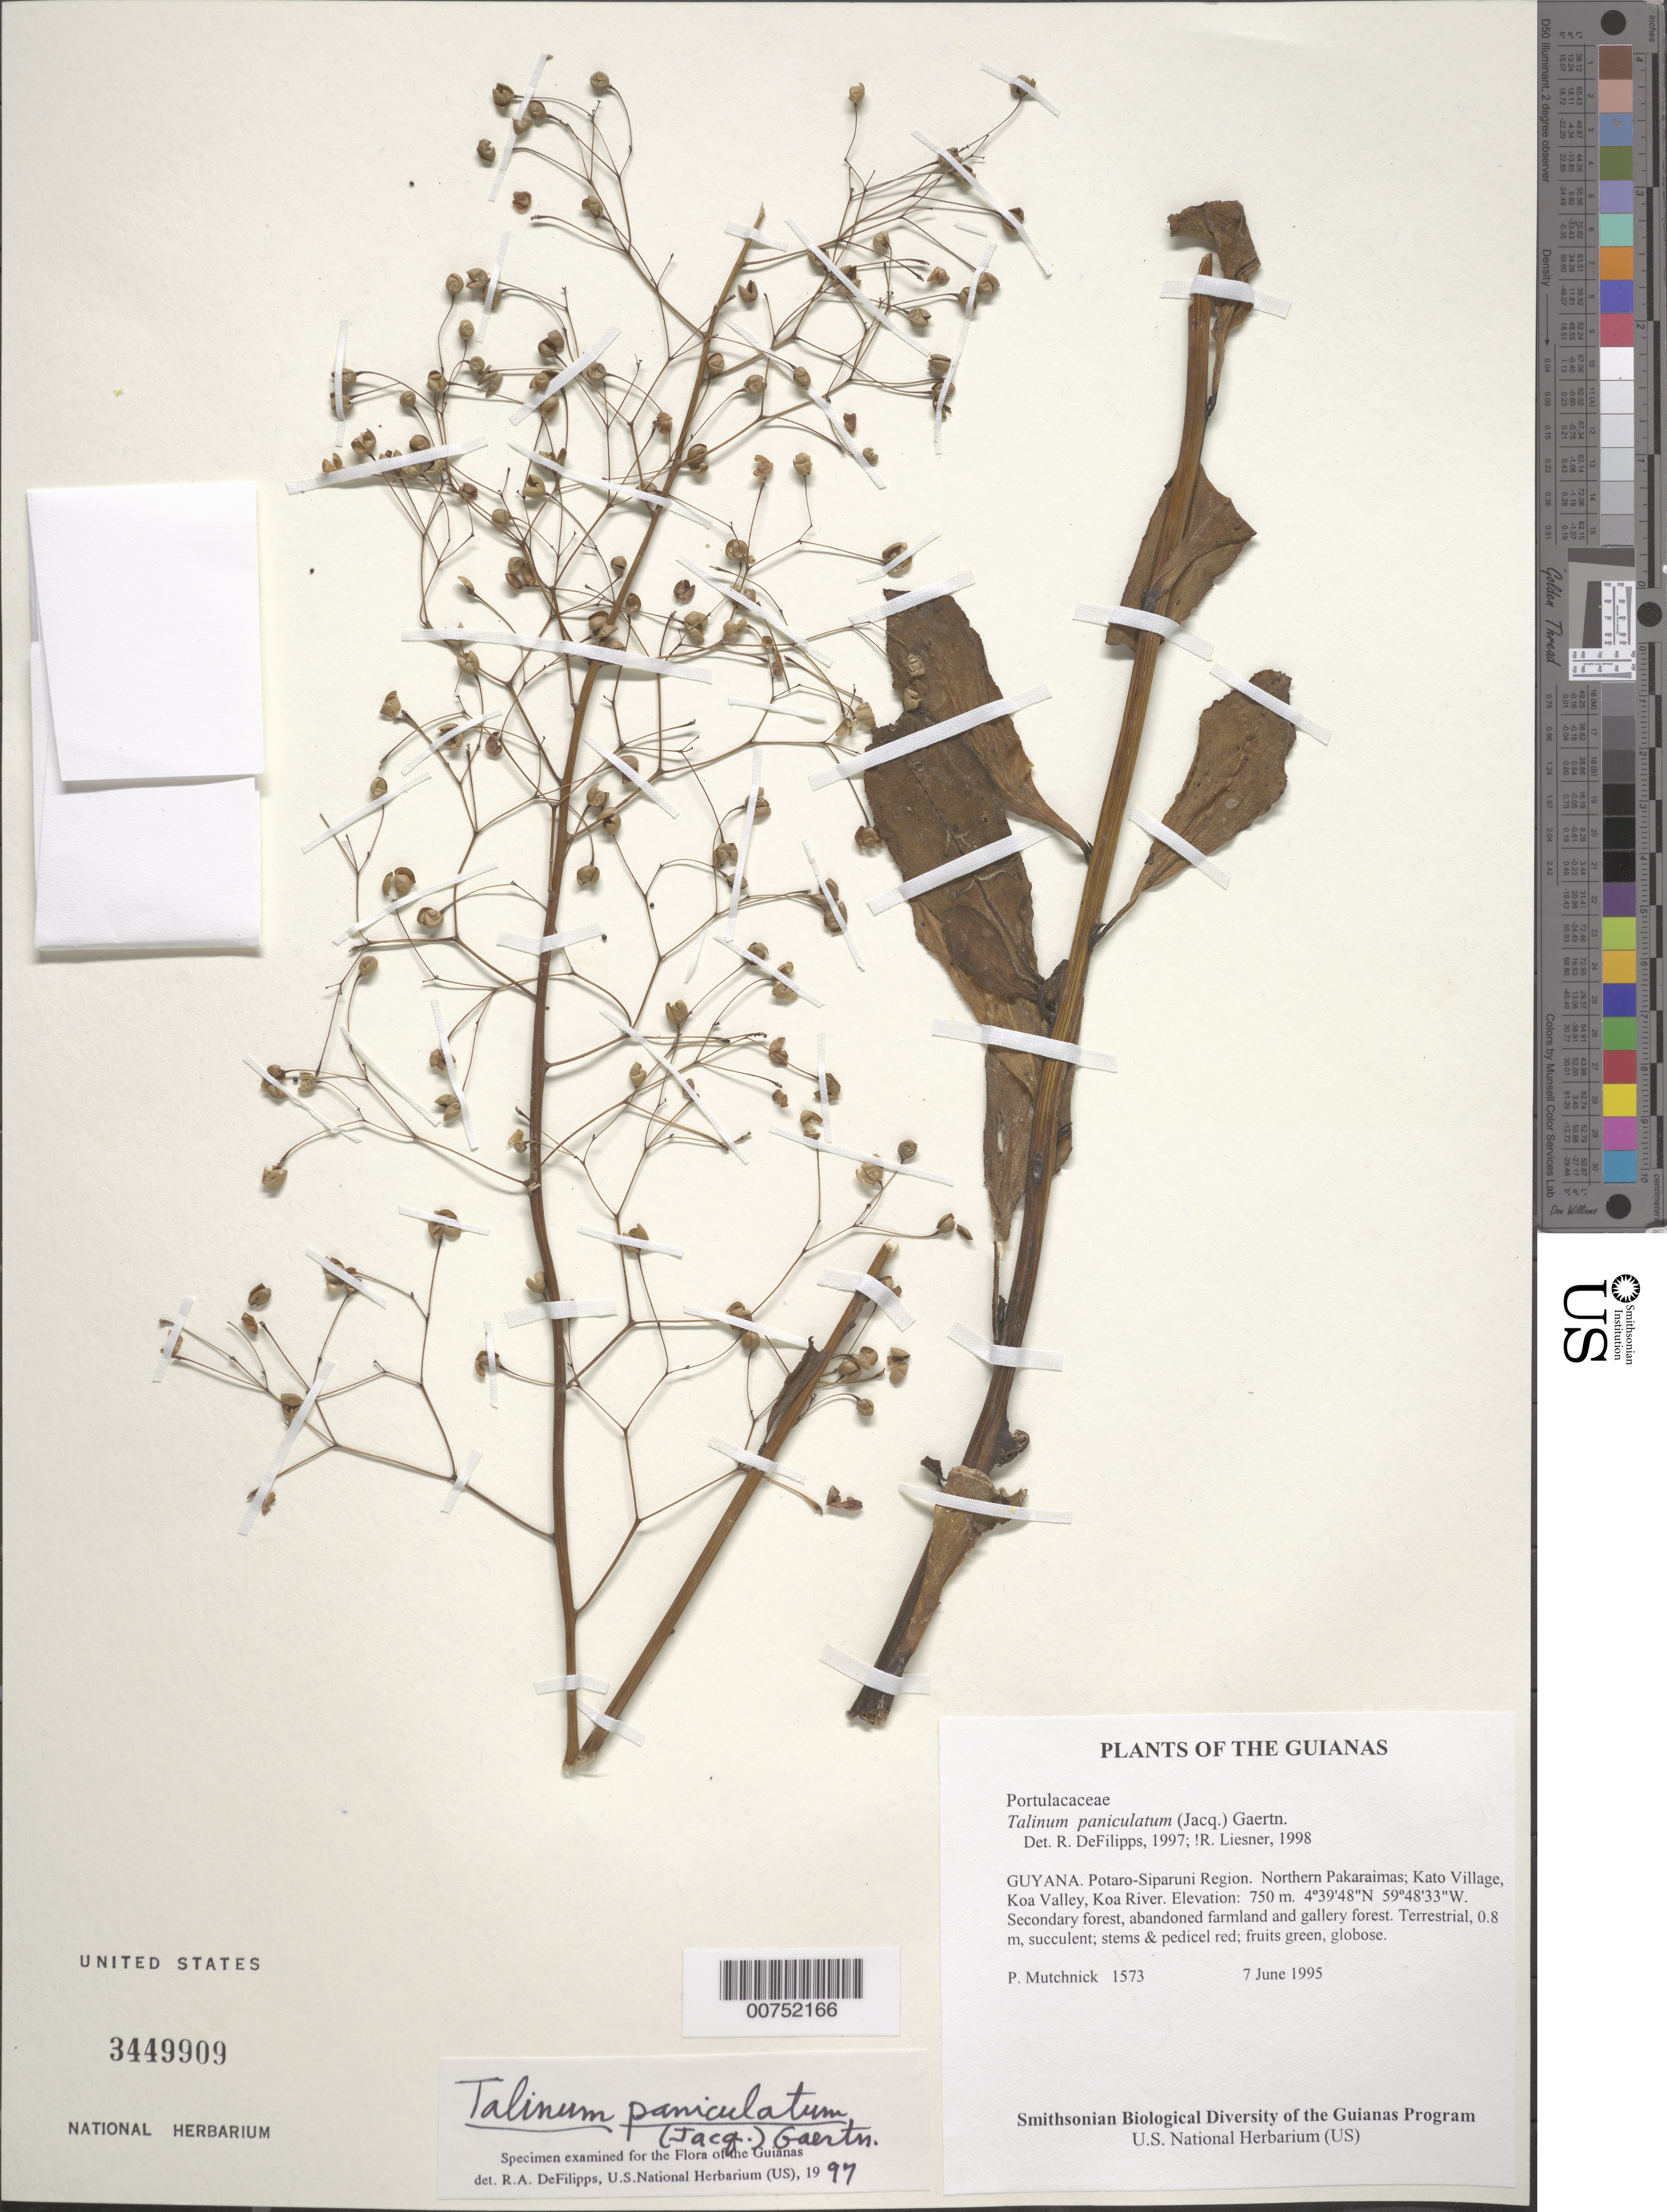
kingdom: Plantae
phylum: Tracheophyta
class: Magnoliopsida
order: Caryophyllales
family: Talinaceae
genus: Talinum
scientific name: Talinum paniculatum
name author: (Jacq.) Gaertn.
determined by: Liesner, R. L.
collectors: P. Mutchnick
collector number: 1573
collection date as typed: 7 June 1995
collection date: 1995-06-07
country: Guyana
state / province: Potaro-Siparuni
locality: Northern Pakaraimas; Kato Village, Koa Valley, Koa River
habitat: Secondary forest, abandoned farmland and gallery forest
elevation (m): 750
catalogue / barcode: US 3449909